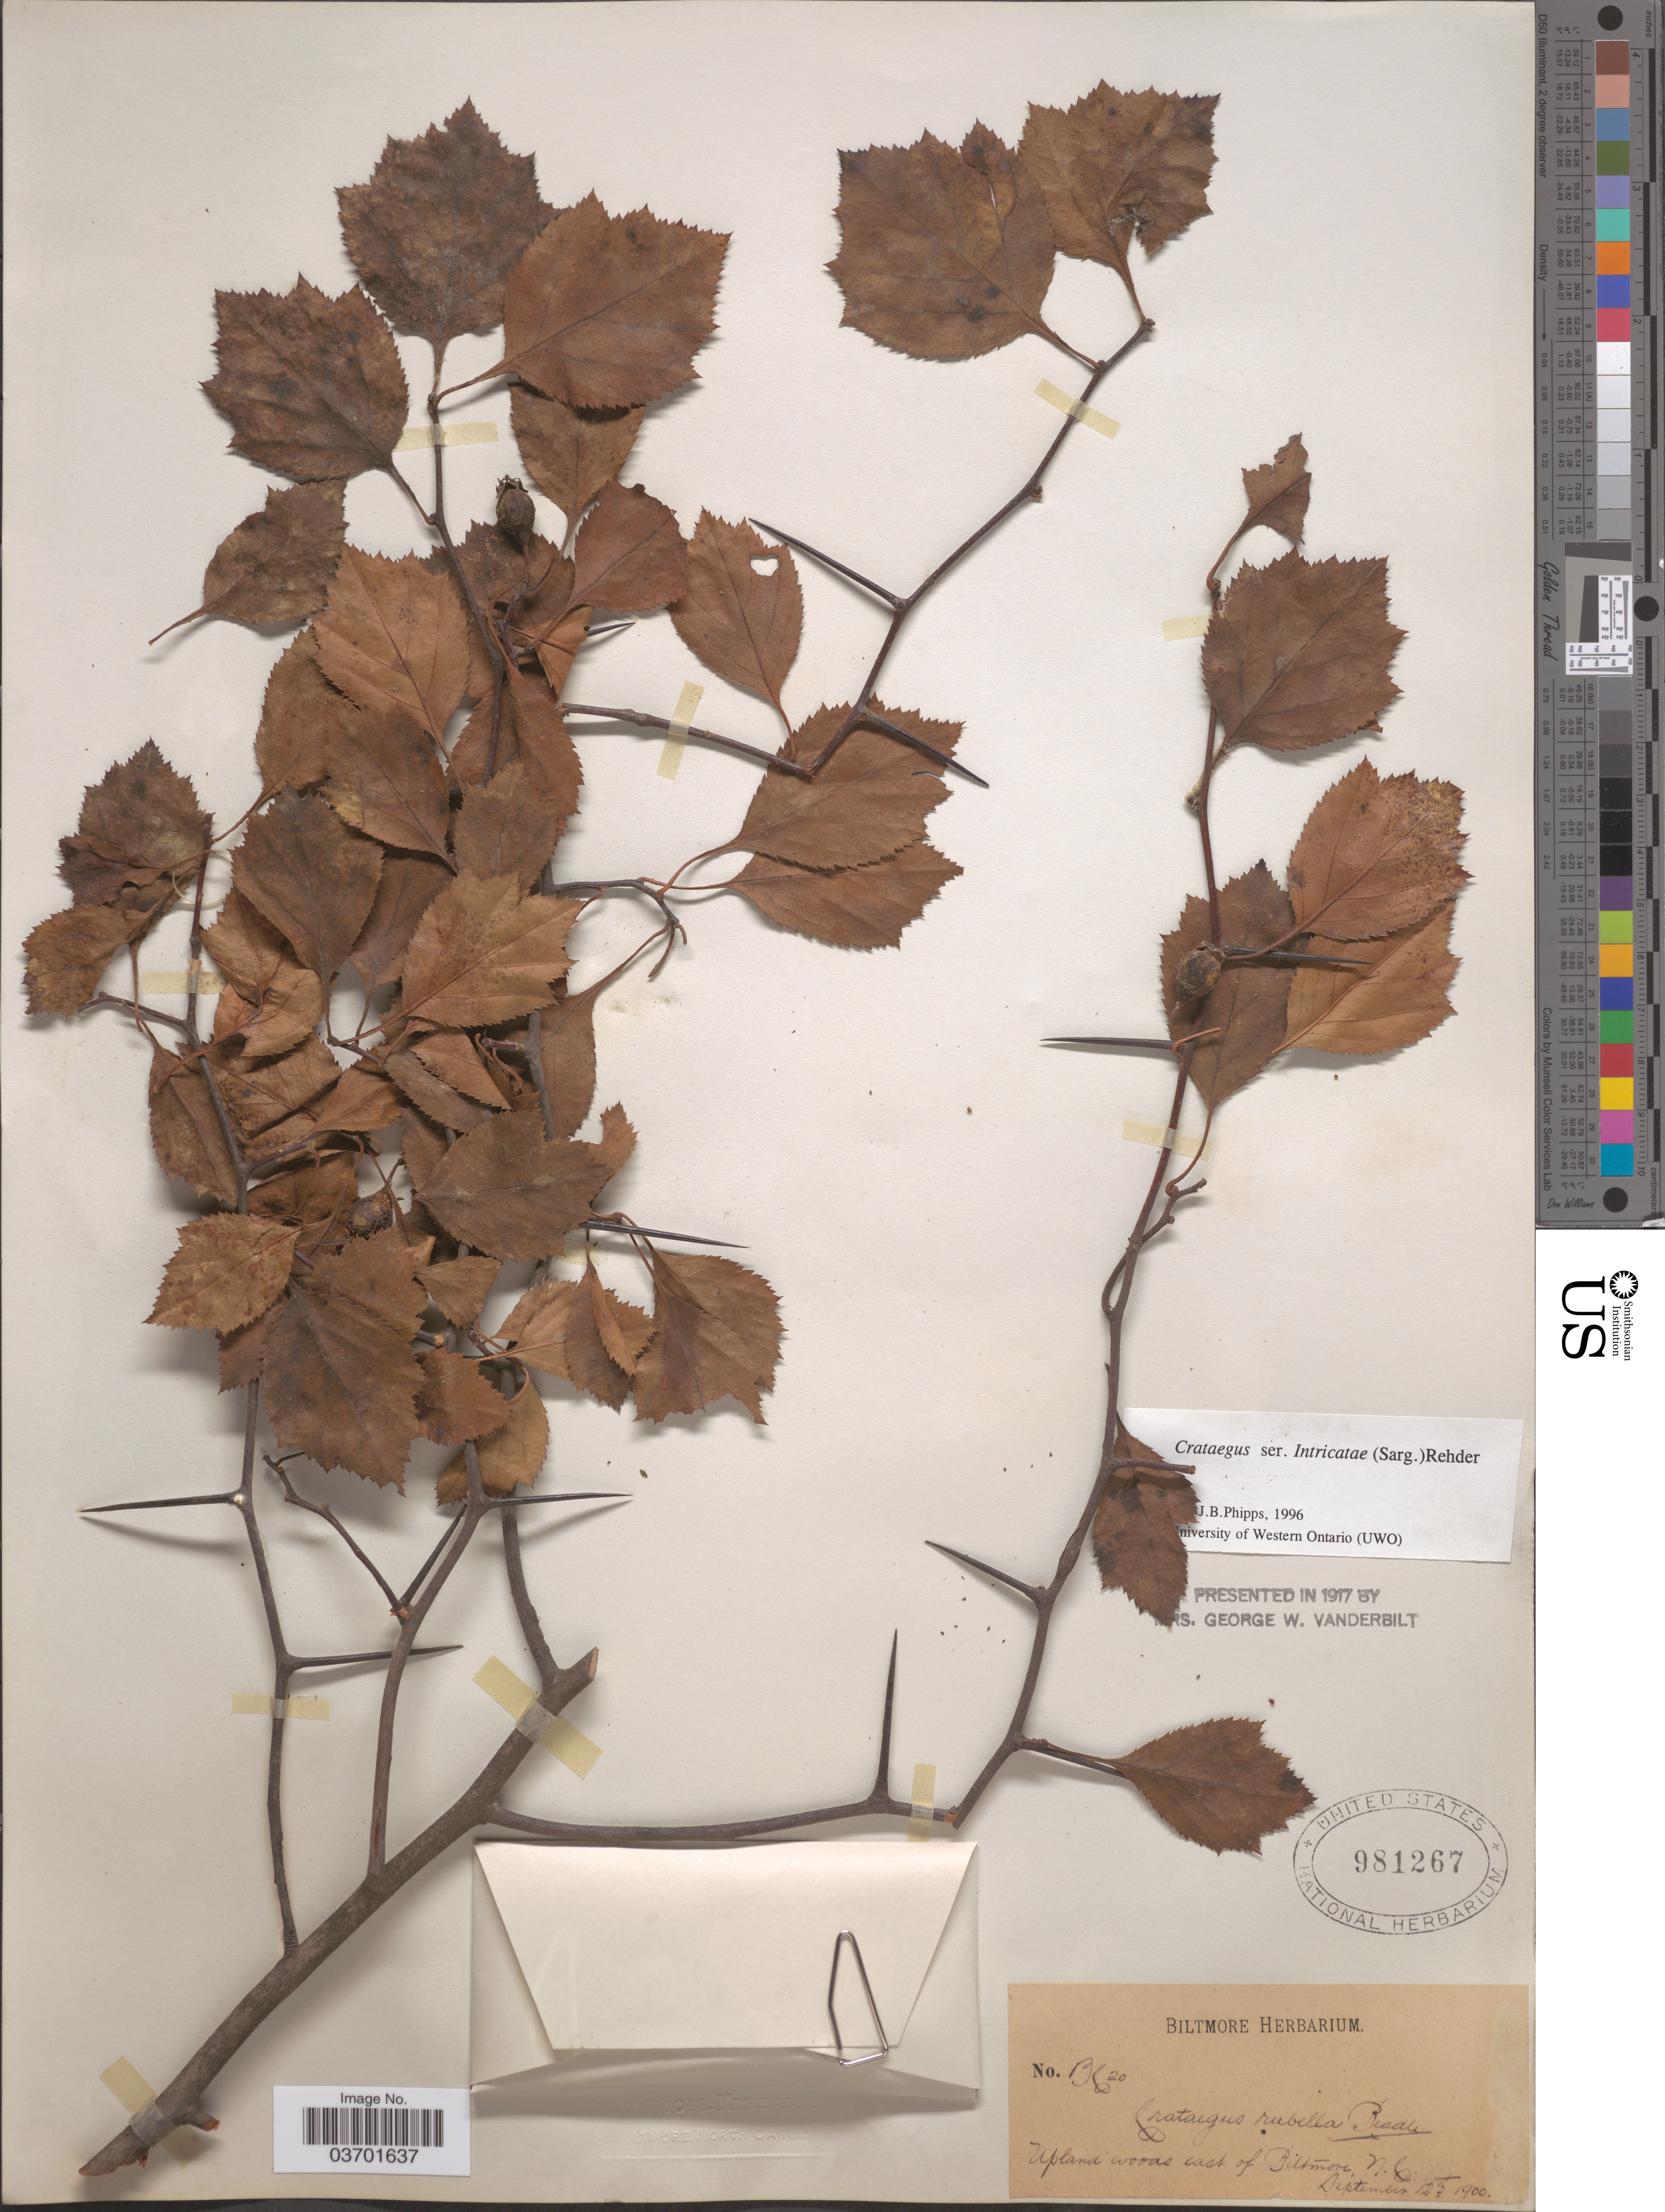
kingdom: Plantae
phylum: Tracheophyta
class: Magnoliopsida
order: Rosales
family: Rosaceae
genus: Crataegus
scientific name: Crataegus rubella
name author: Beadle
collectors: ex herb. Biltmore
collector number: BC20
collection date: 1900-09-12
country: United States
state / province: North Carolina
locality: Upland woods east of Biltmore.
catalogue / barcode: US 981267